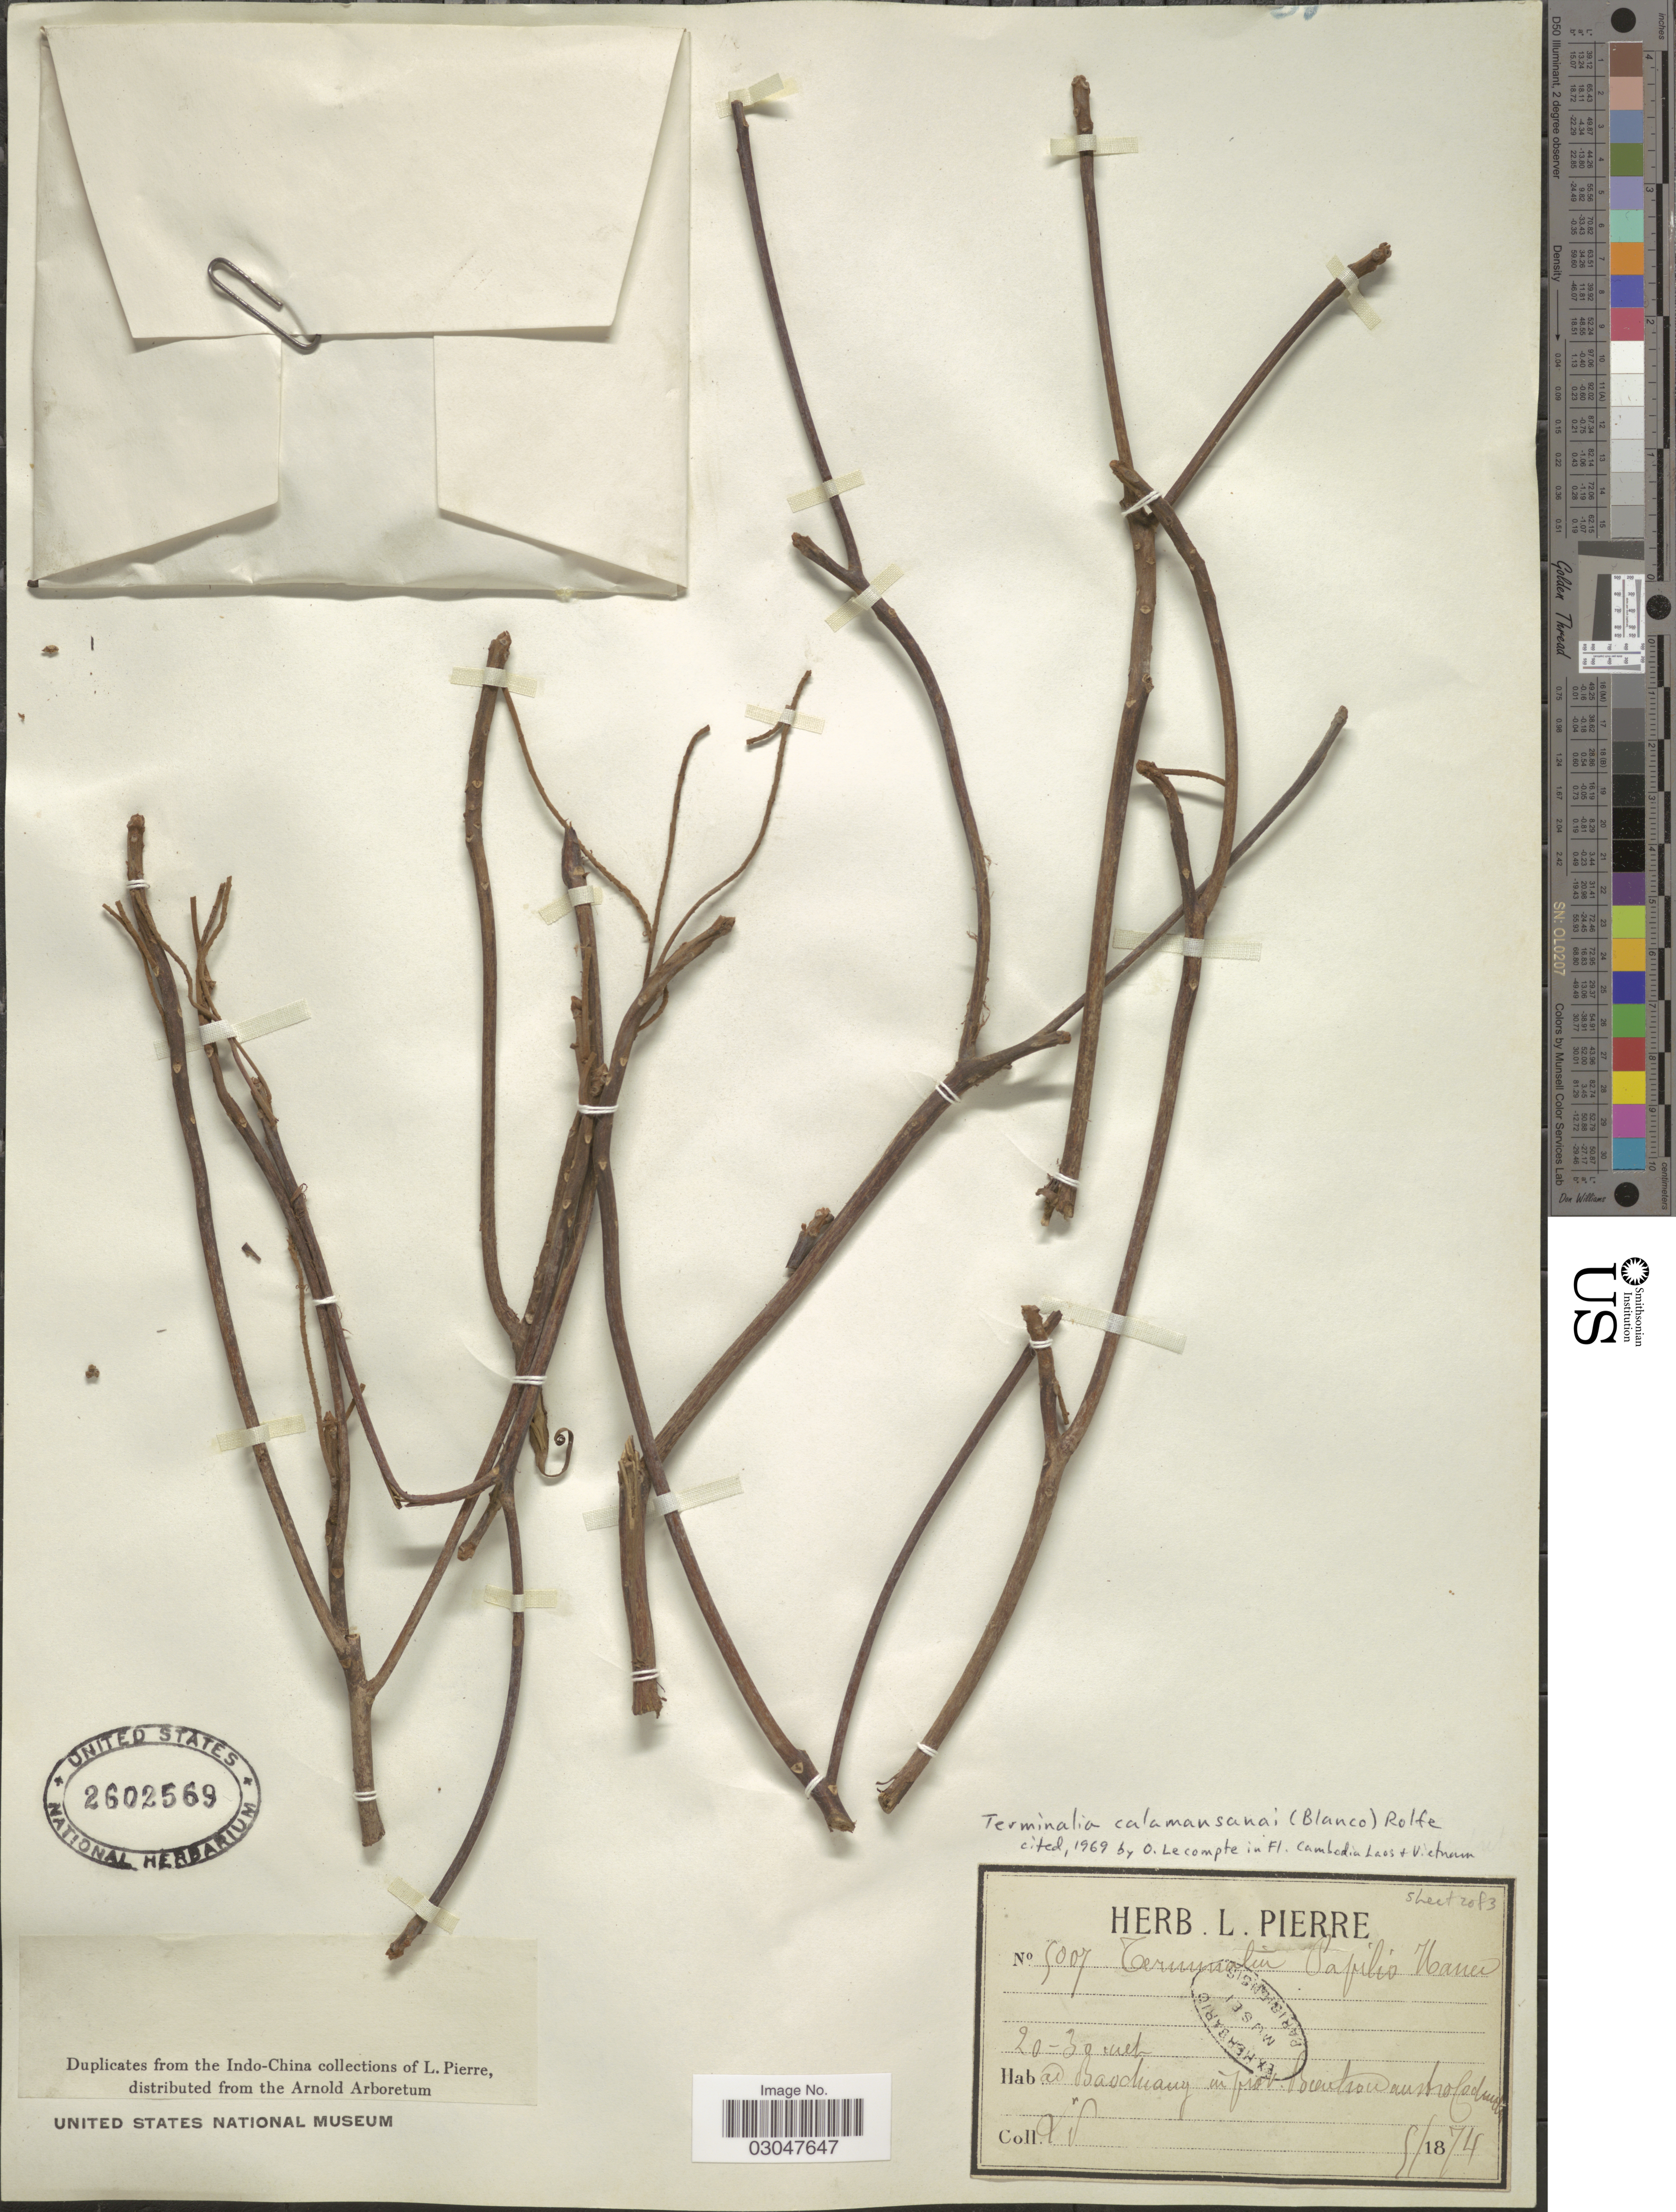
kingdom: Plantae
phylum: Tracheophyta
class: Magnoliopsida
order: Myrtales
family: Combretaceae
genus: Terminalia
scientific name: Terminalia calamansanai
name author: (Blanco) Rolfe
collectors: L. Pierre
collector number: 5007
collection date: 1874-05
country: Vietnam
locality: Ad Baochiang in prov. Bienhoa austro Cochinch. [at Bao Chiang in Bien Hoa province, south Cochinchina]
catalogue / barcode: US 2602569